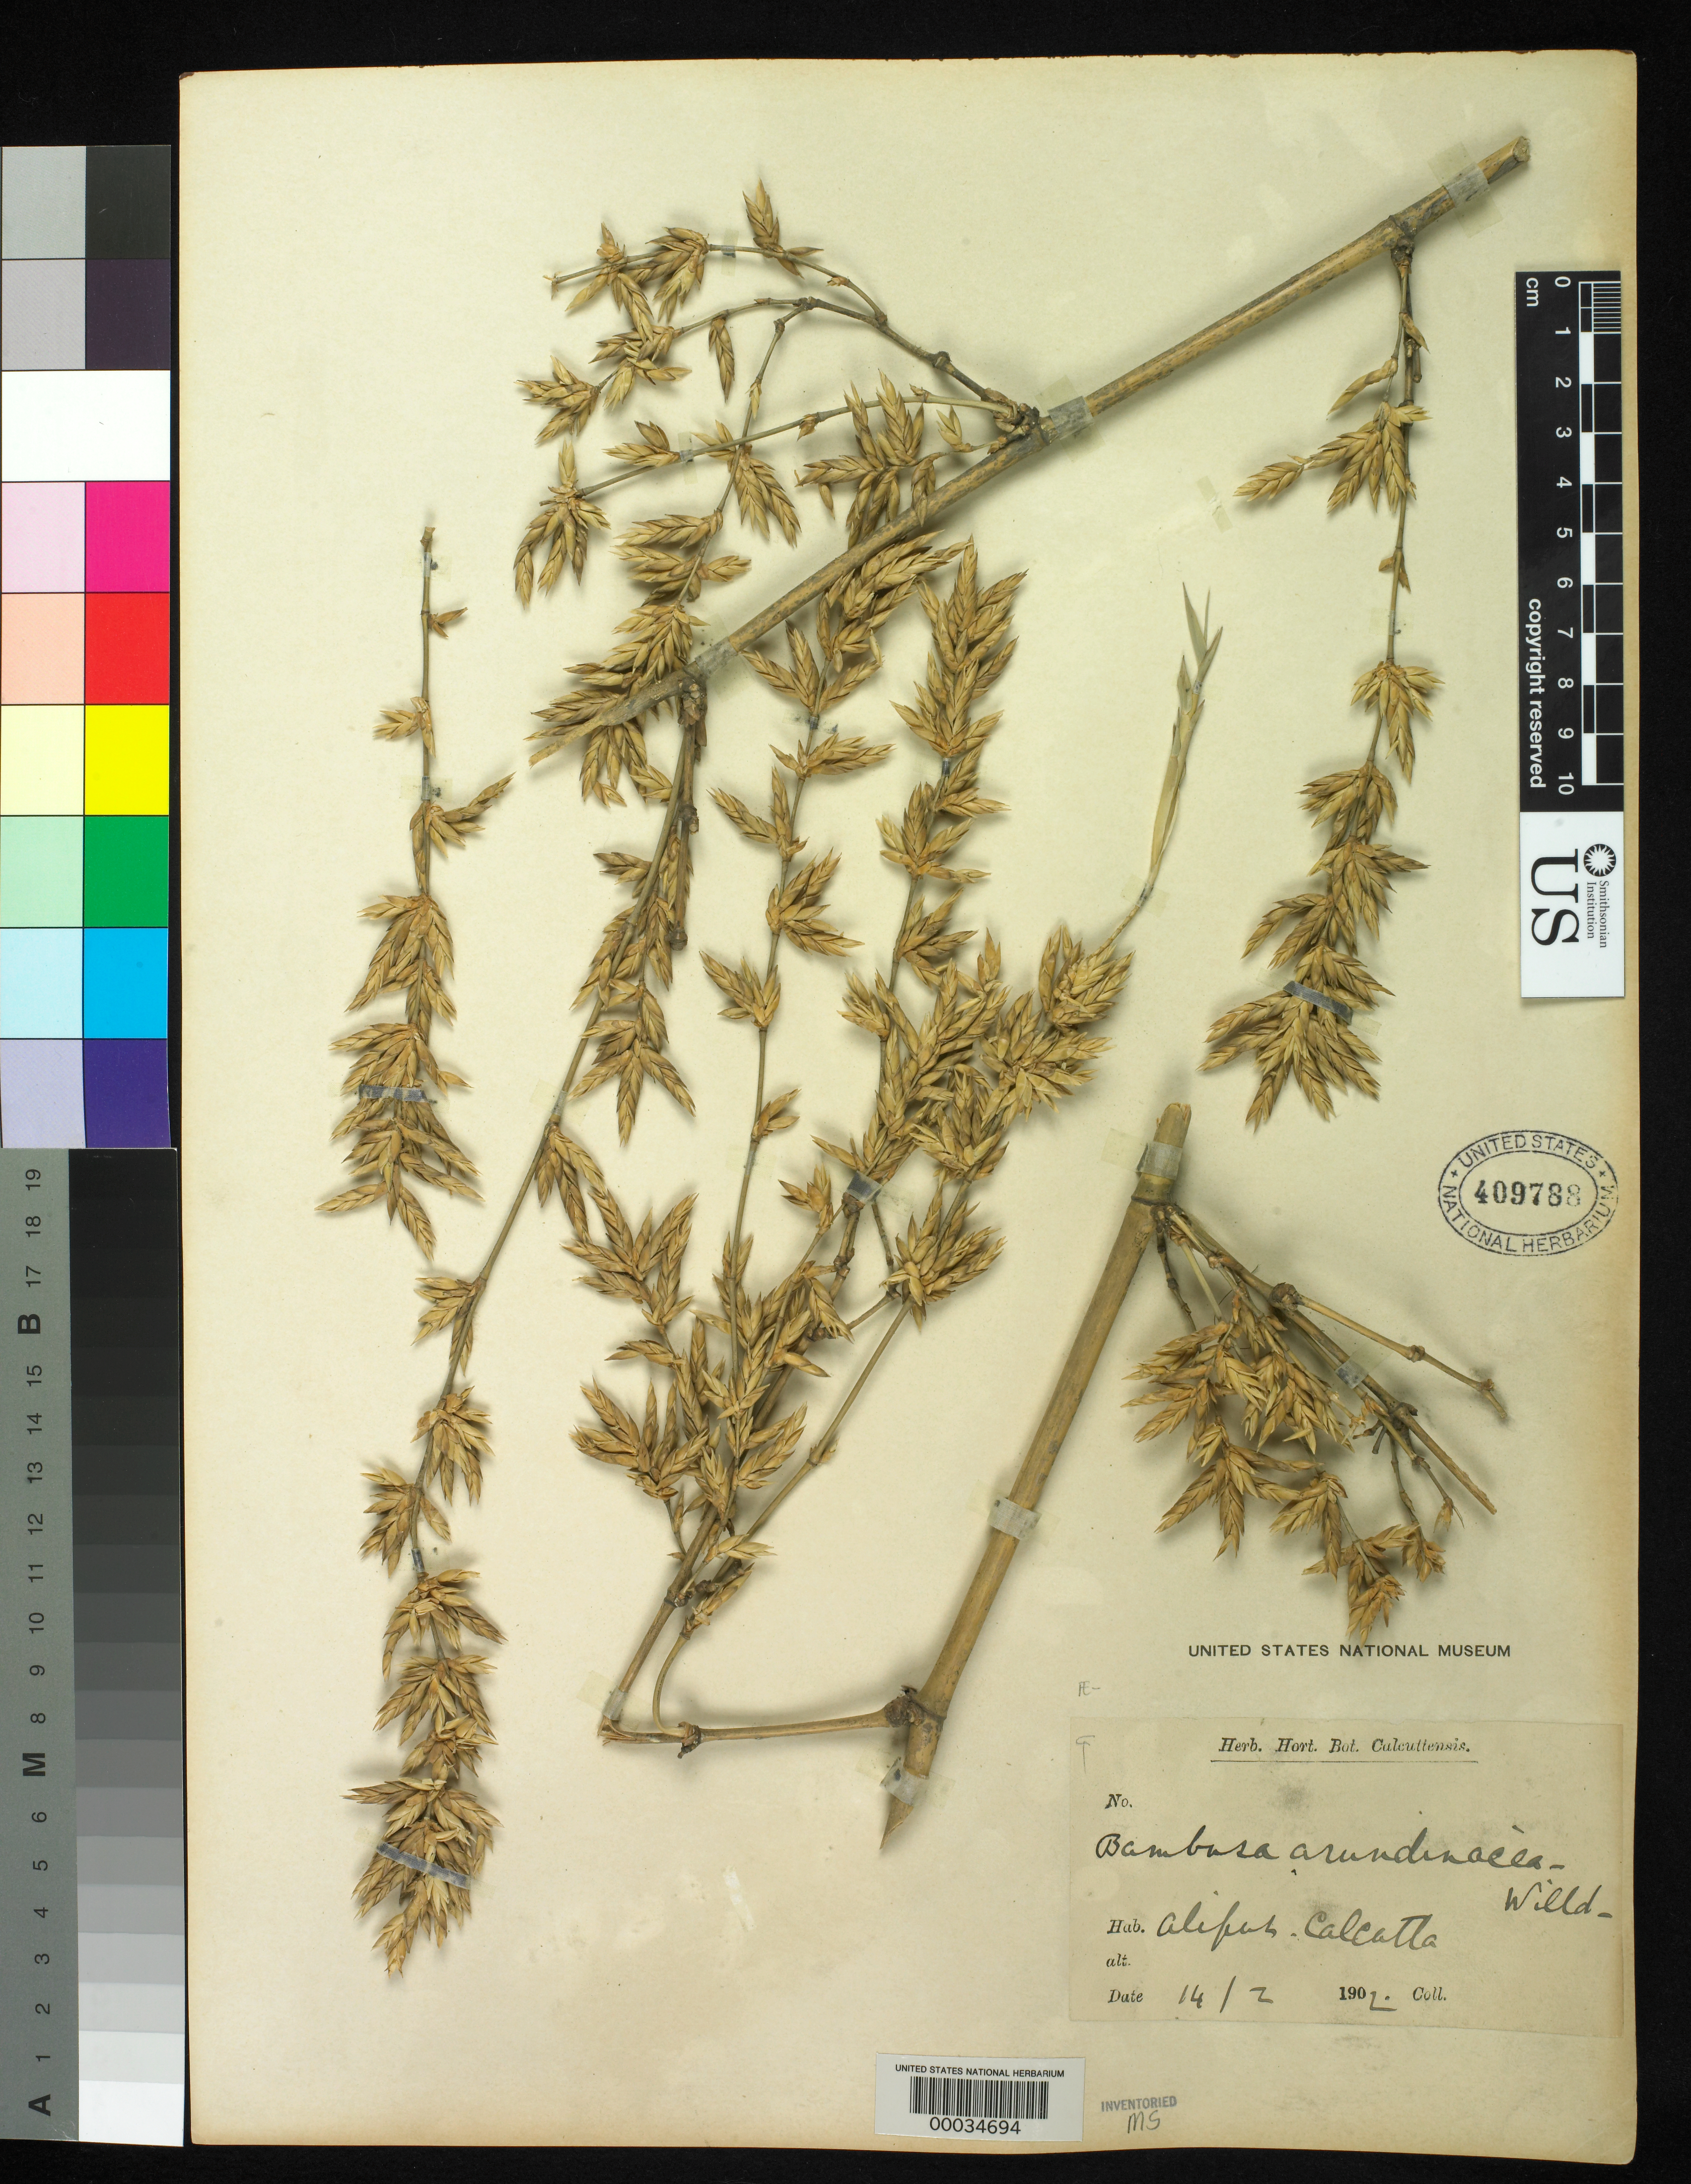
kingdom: Plantae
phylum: Tracheophyta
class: Liliopsida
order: Poales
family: Poaceae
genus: Bambusa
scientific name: Bambusa bambos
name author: (L.) Voss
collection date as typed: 14 Feb 1902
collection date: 1902-02-14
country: India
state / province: West Bengal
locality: Calcutta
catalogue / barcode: US 409788